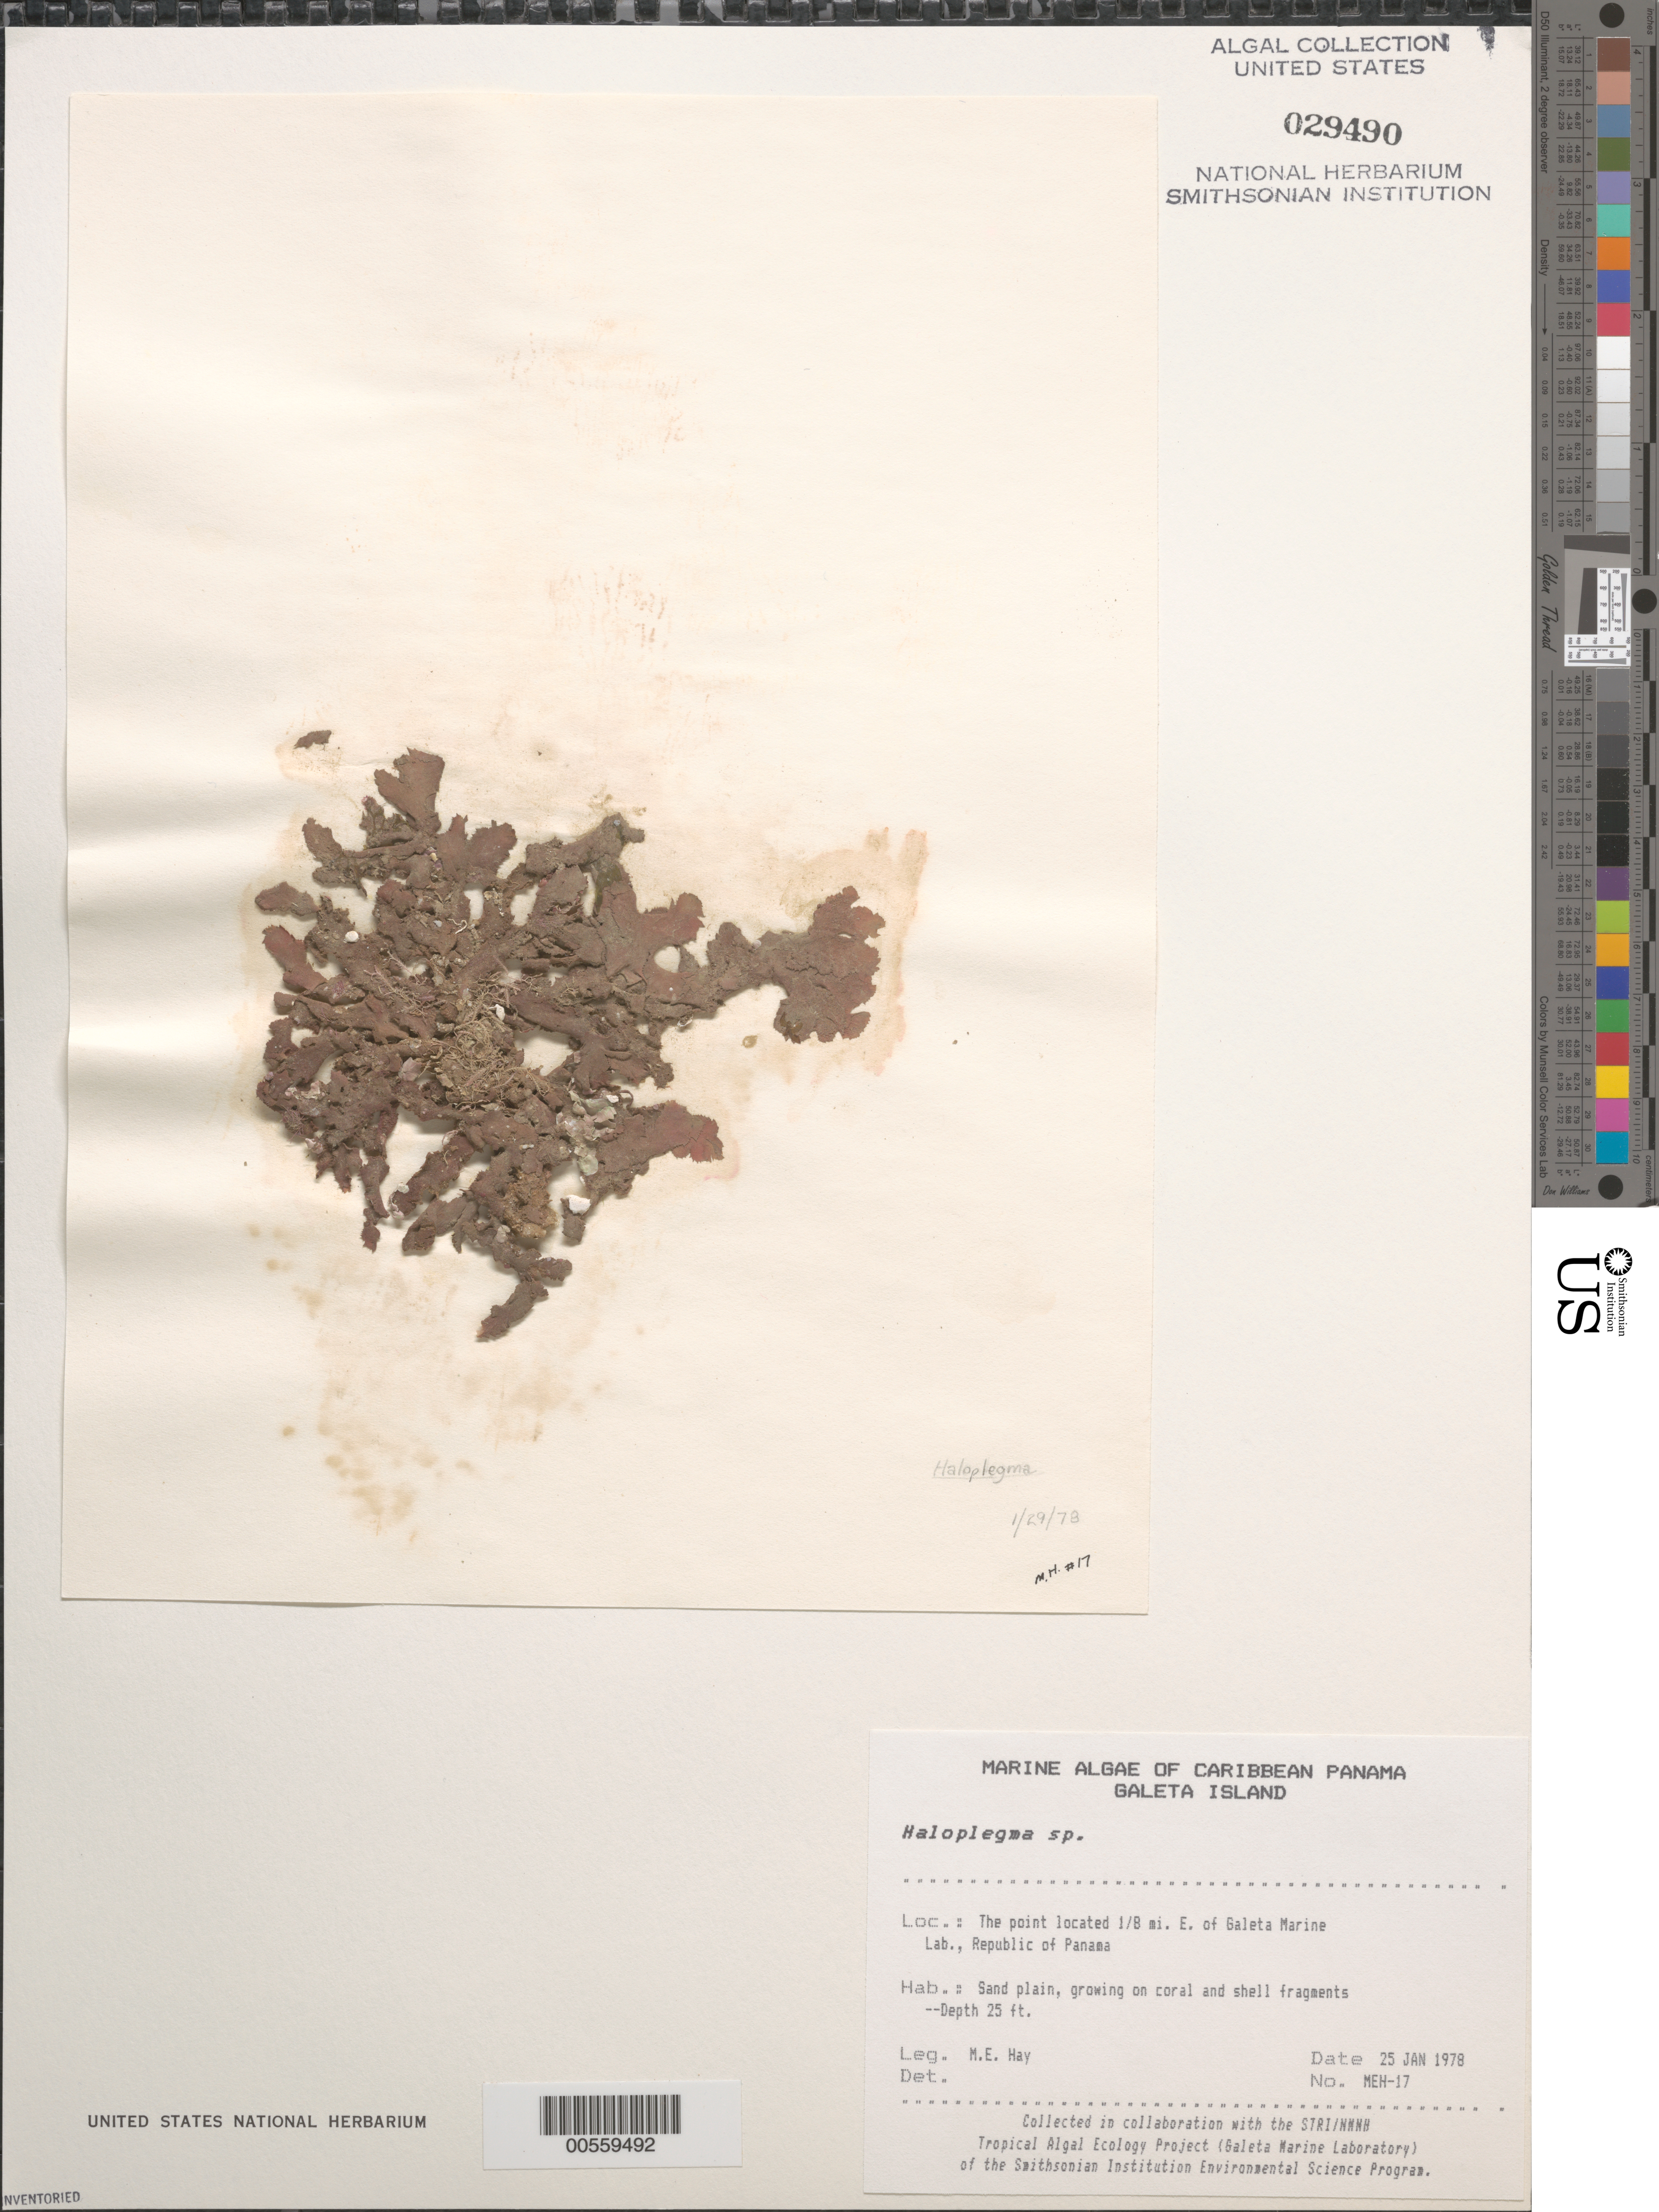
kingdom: Plantae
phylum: Rhodophyta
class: Florideophyceae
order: Ceramiales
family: Wrangeliaceae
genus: Haloplegma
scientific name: Haloplegma sp.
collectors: M. E. Hay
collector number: MEH-17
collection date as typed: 25 Jan 1978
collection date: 1978-01-25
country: Panama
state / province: Colón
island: Galeta Island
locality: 1/8th mile east of Galeta Marine Laboratory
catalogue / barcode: US 29490